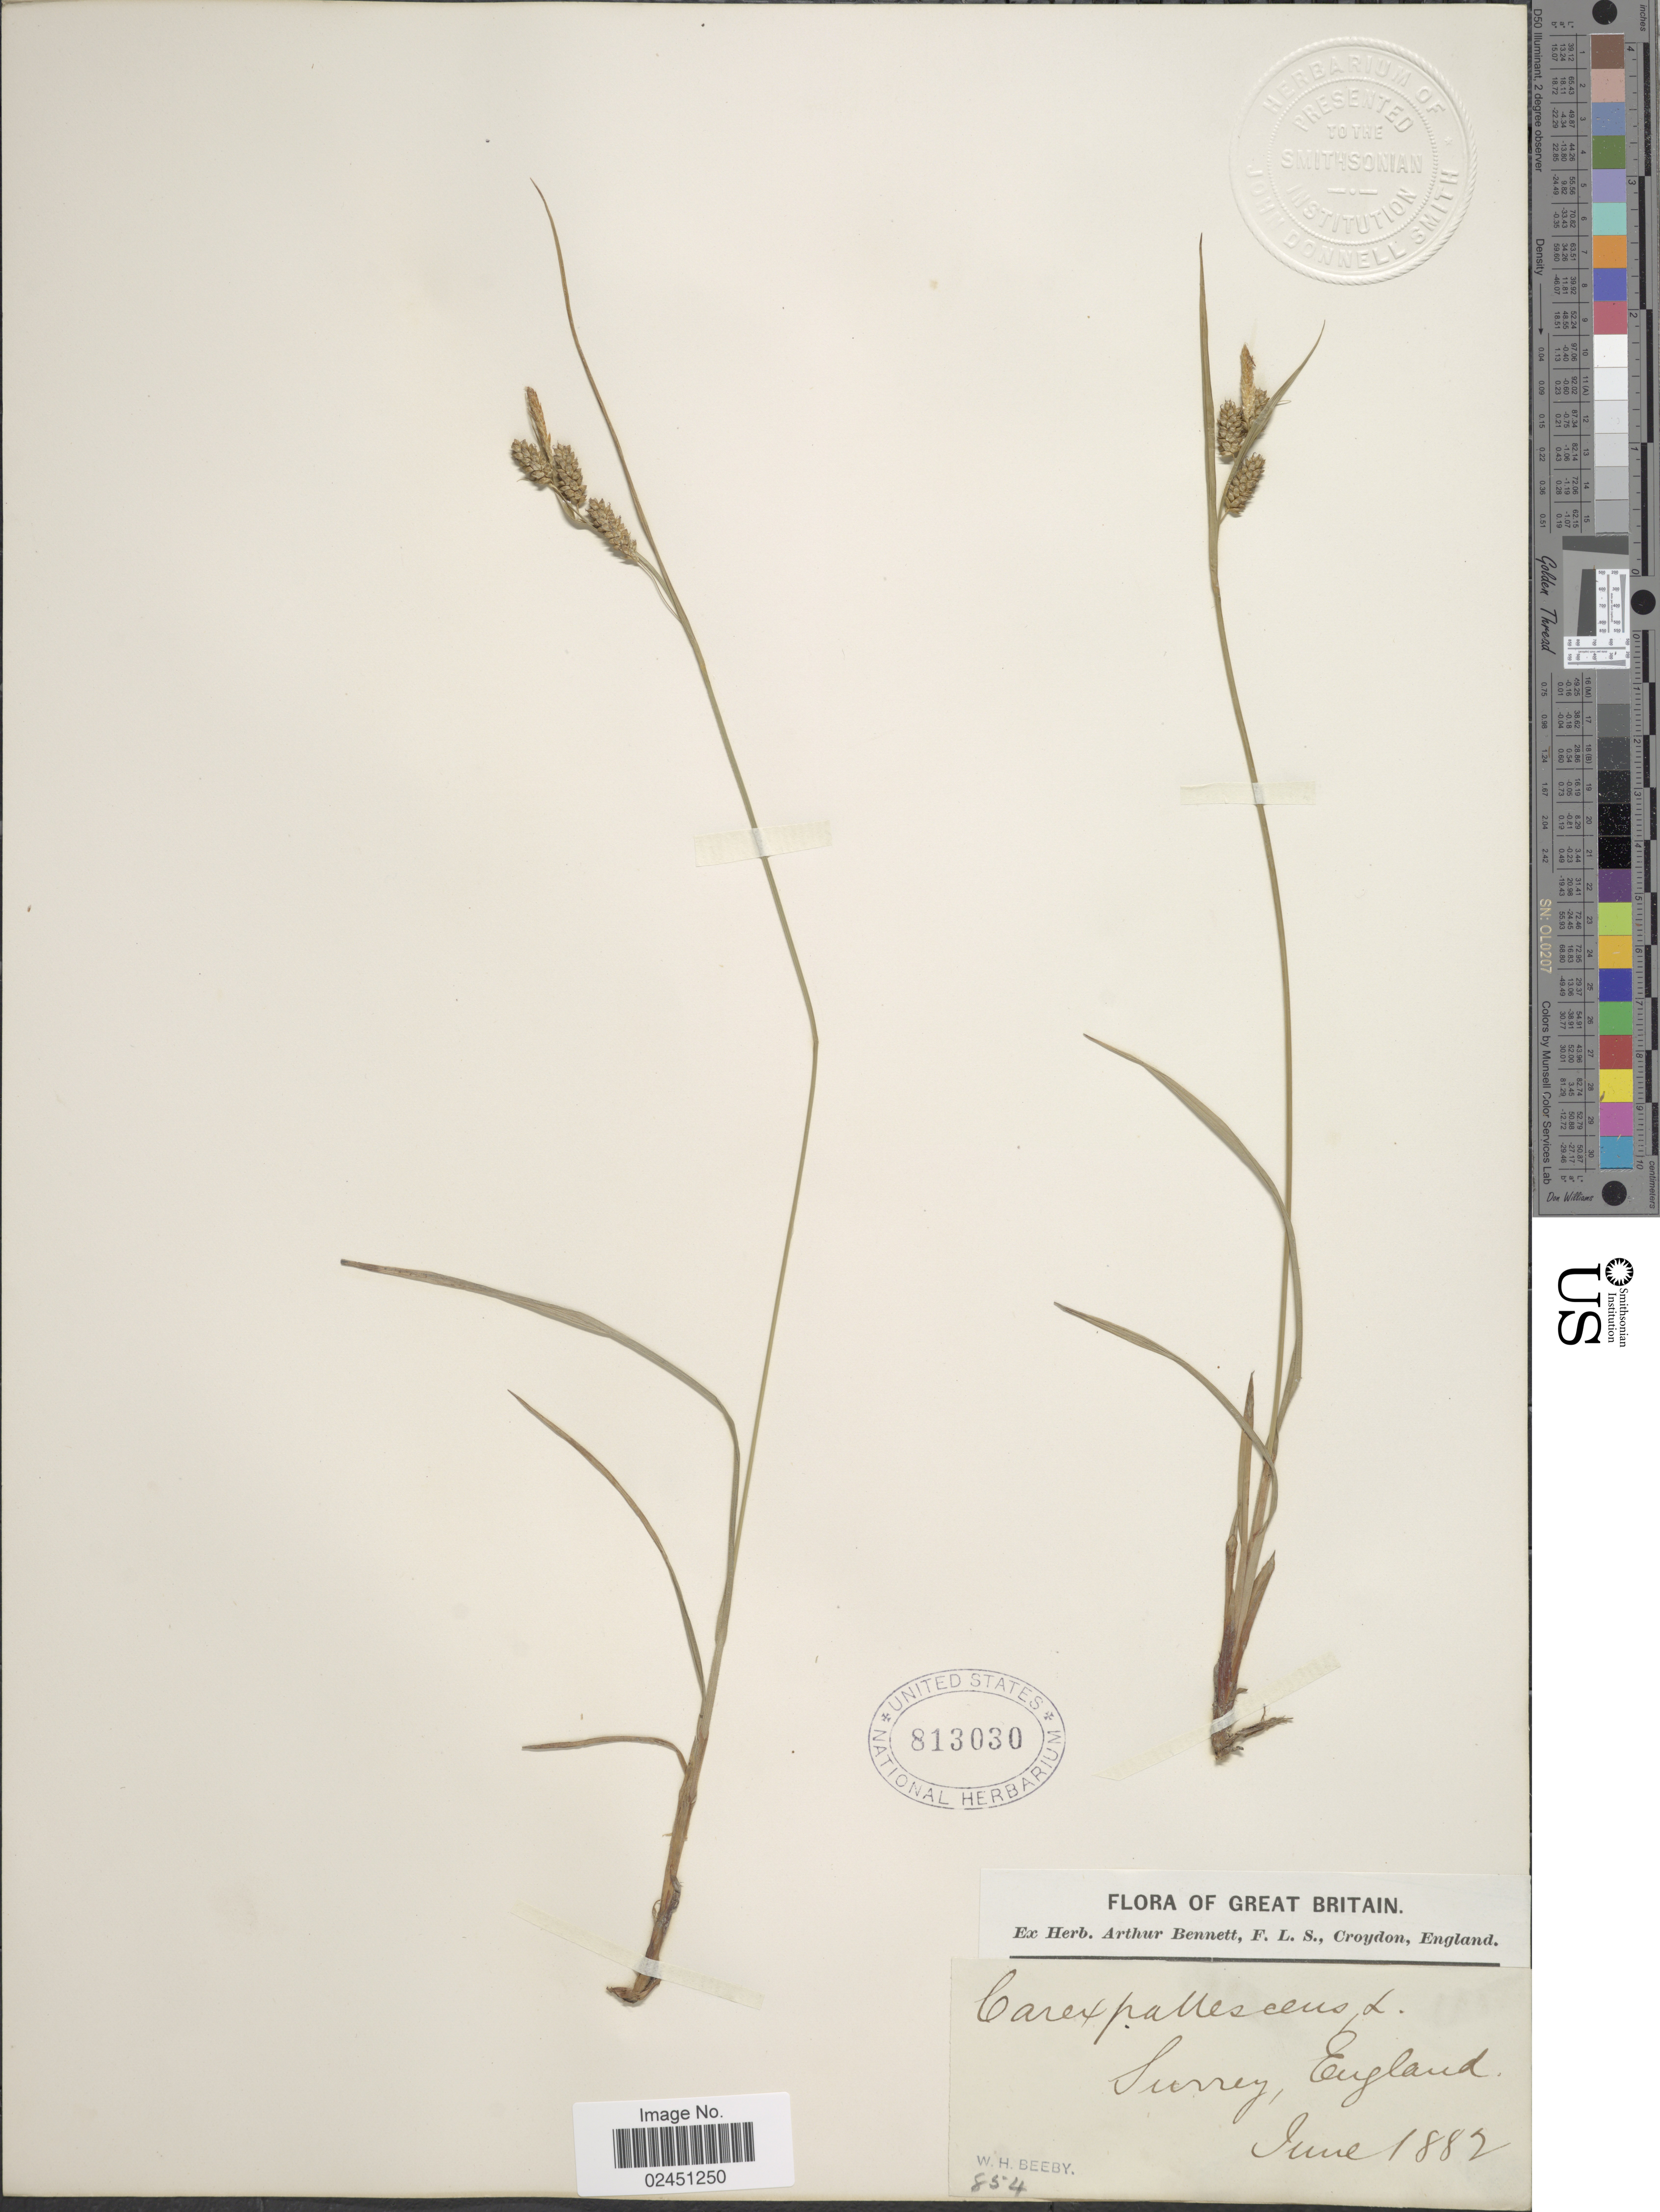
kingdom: Plantae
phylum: Tracheophyta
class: Liliopsida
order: Poales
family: Cyperaceae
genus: Carex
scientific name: Carex pallescens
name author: L.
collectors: W. Beeby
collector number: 854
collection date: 1882-06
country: United Kingdom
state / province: England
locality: Great Britain, Surrey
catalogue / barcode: US 813030